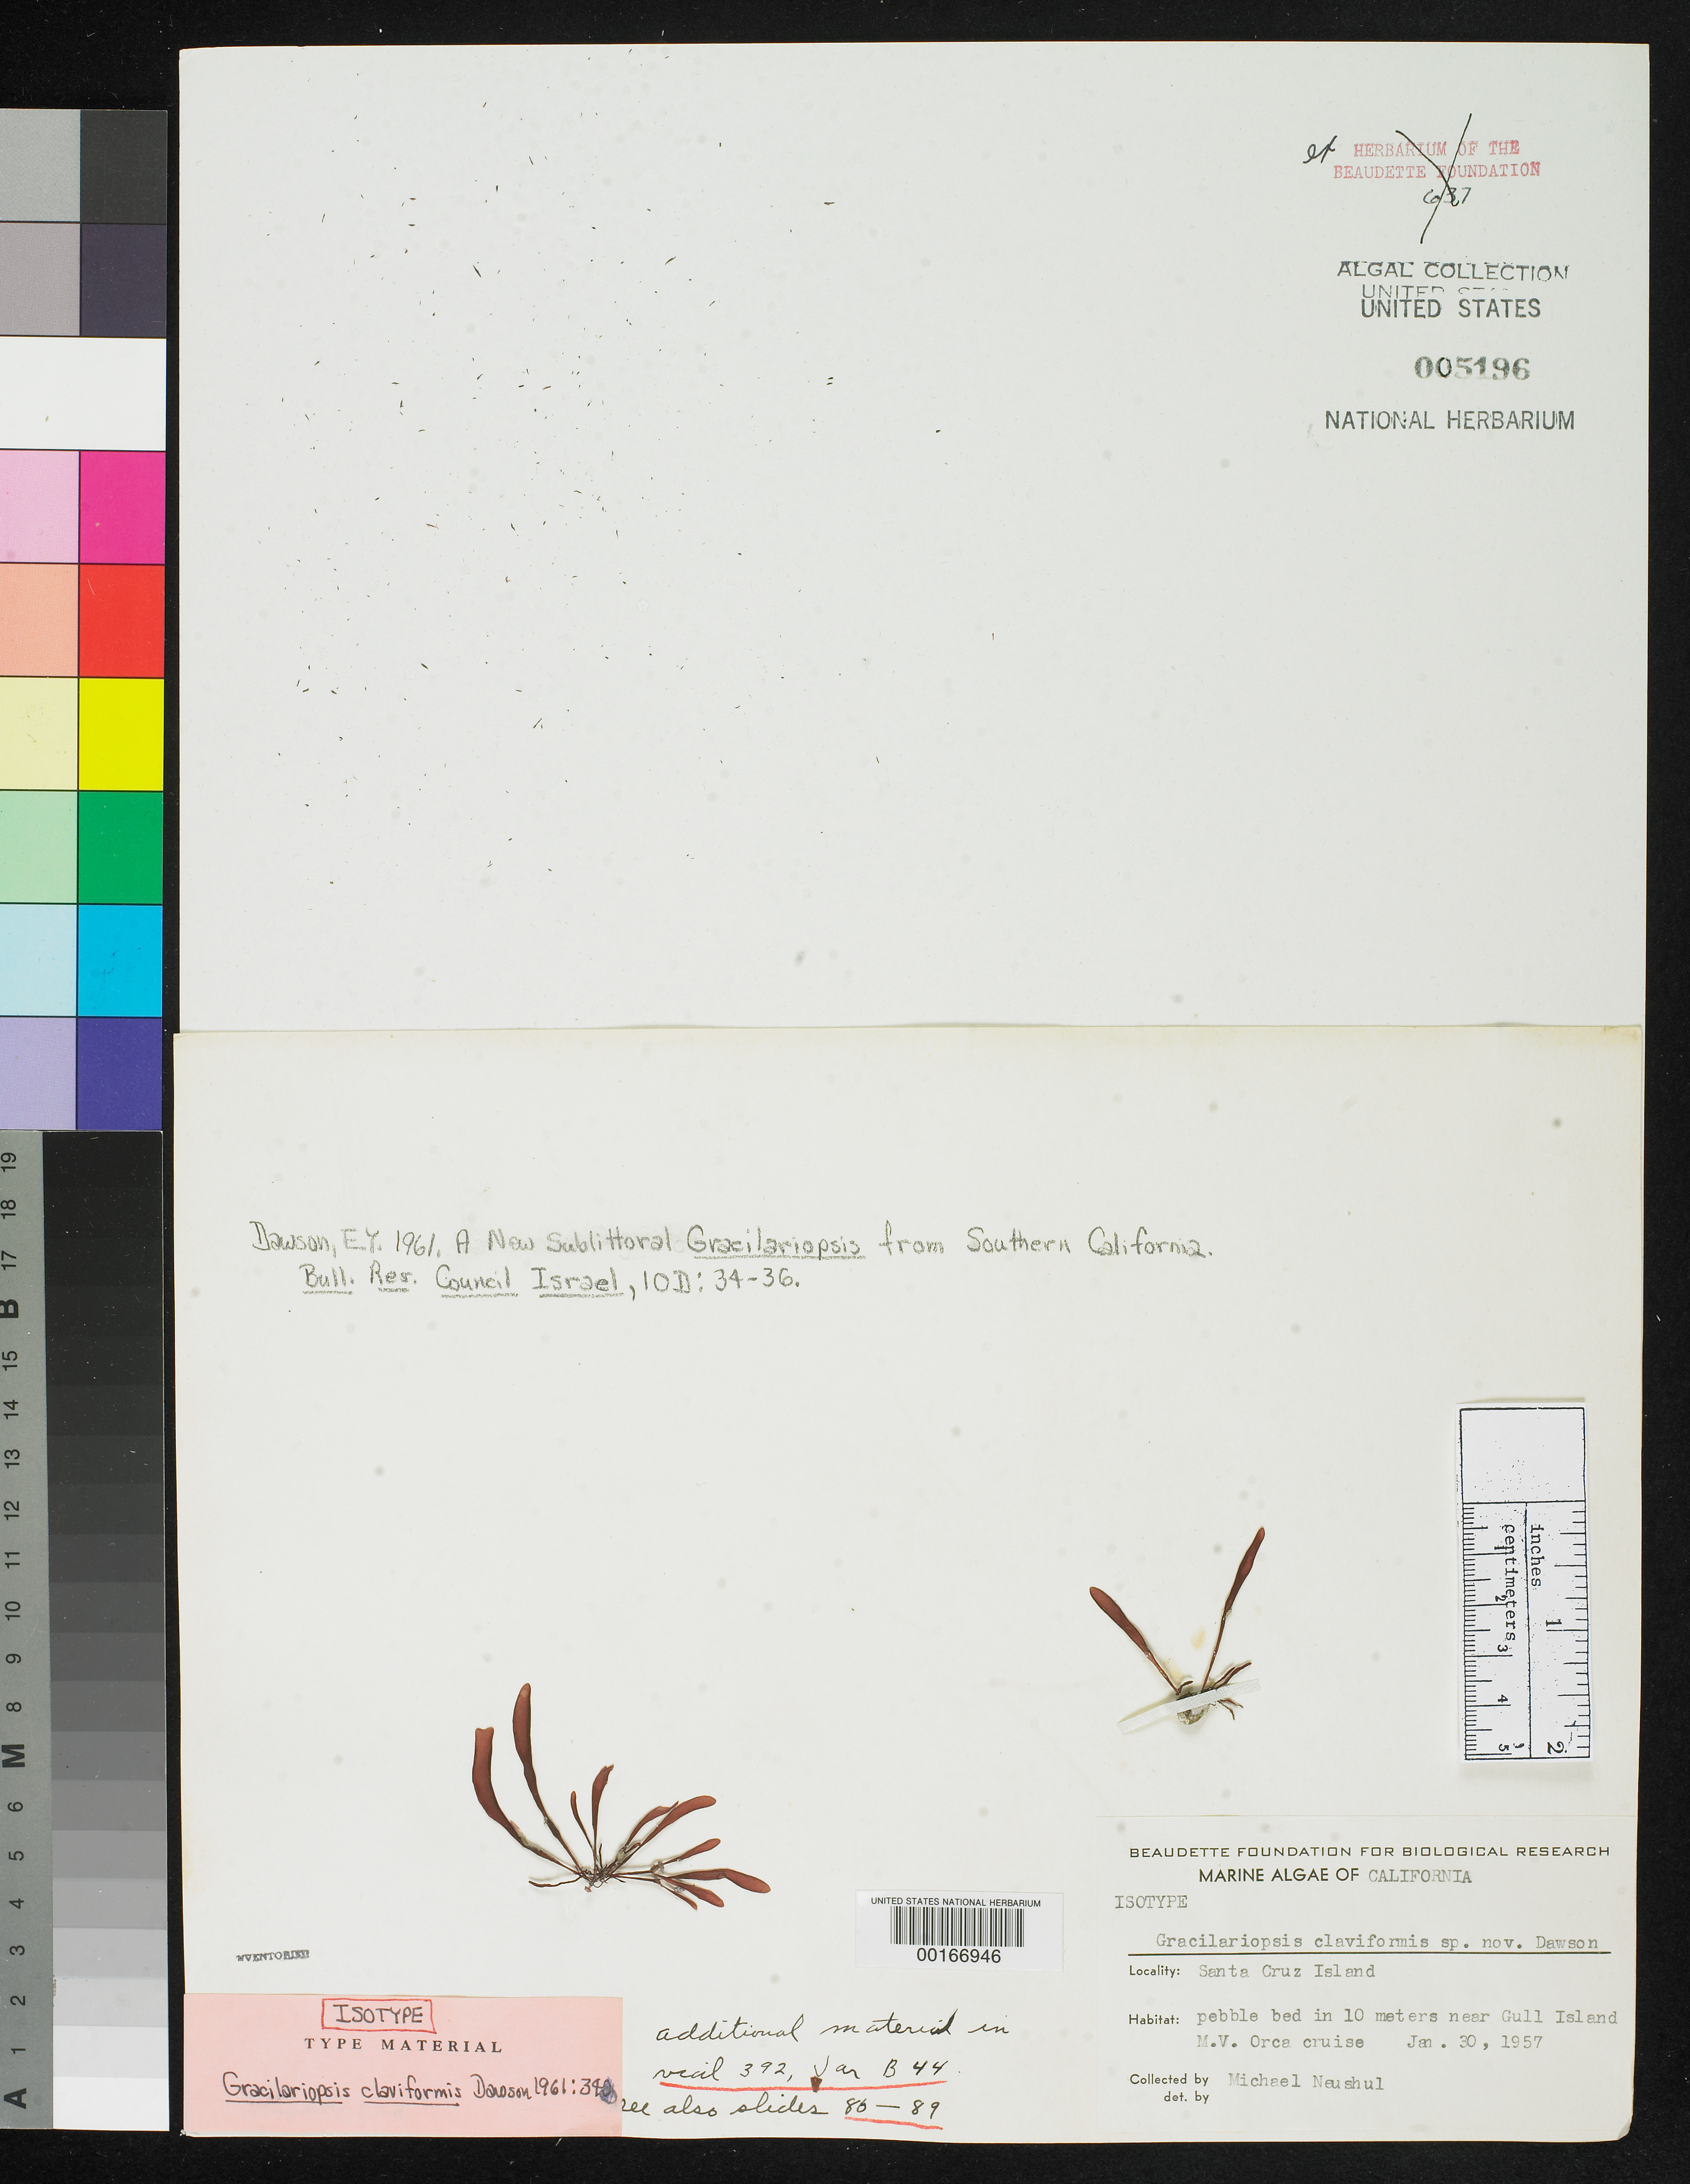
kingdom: Plantae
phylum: Rhodophyta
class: Florideophyceae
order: Gracilariales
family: Gracilariaceae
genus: Gracilariopsis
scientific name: Gracilariopsis claviformis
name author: E.Y. Dawson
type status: Isotype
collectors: M. Neushul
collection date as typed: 30 Jan 1957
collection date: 1957-01-30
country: United States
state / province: California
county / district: Santa Barbara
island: Santa Cruz Island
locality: Near Gull Island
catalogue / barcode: US 5196